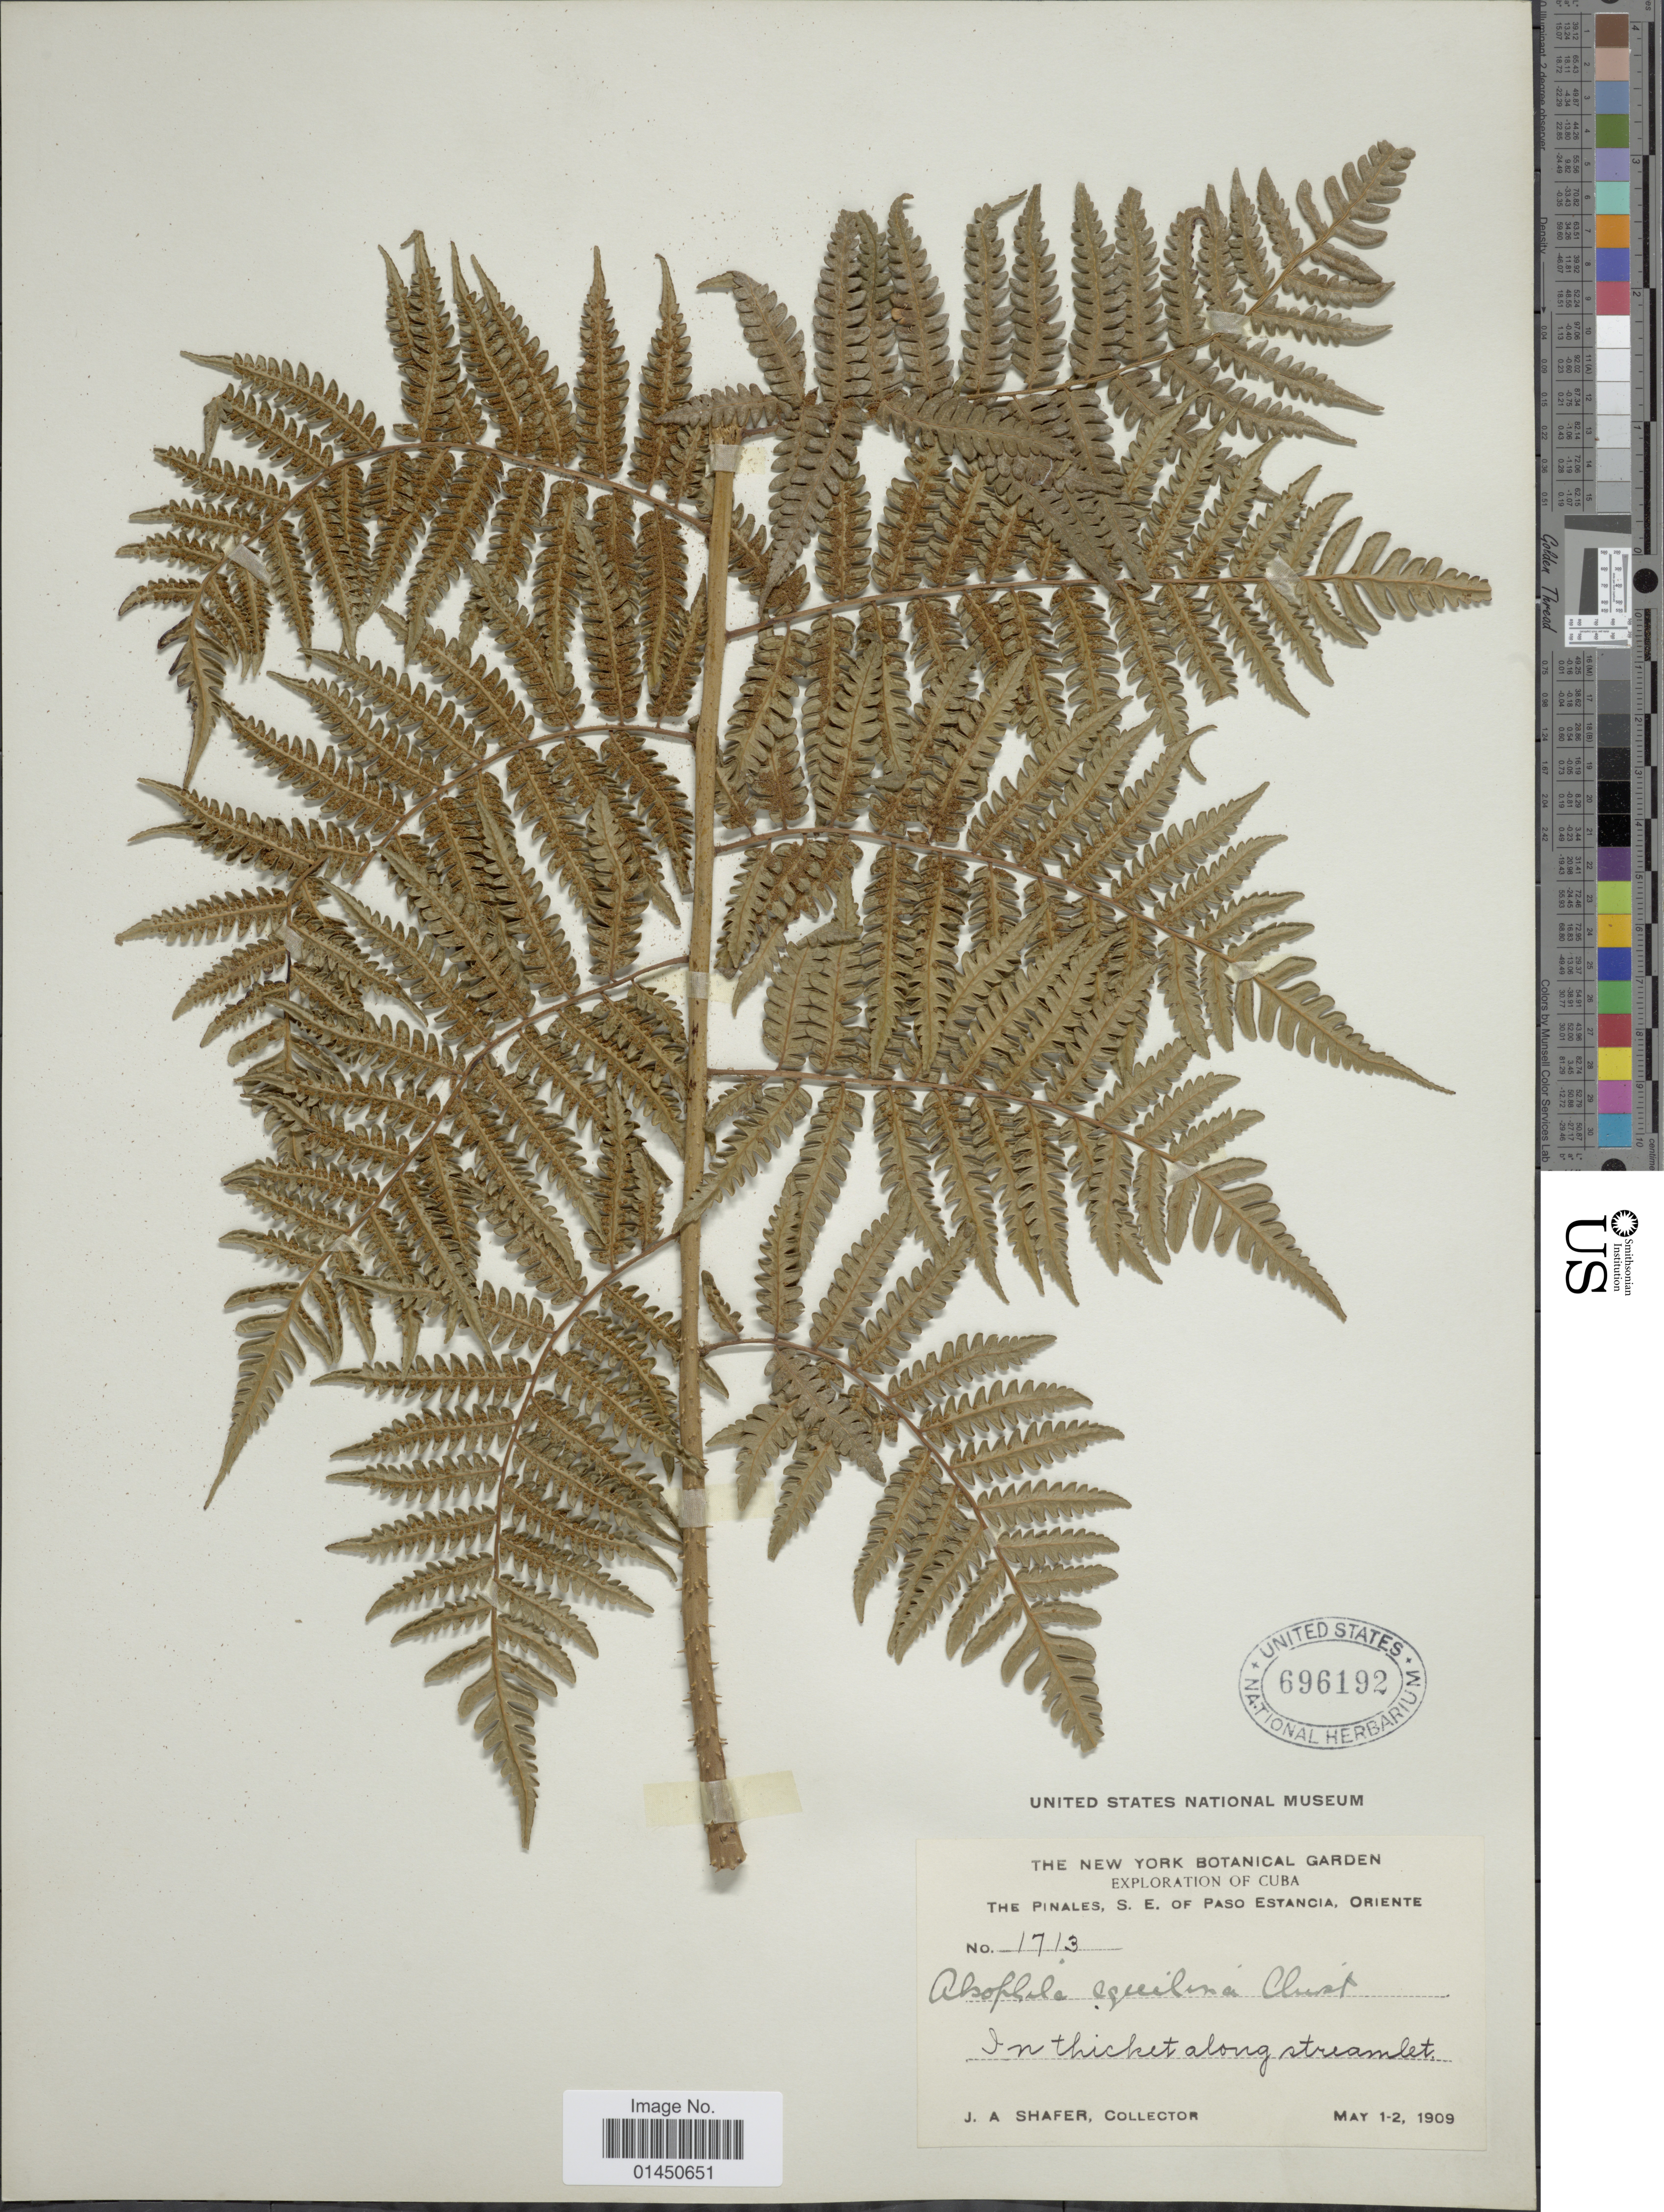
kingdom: Plantae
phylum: Tracheophyta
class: Polypodiopsida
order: Cyatheales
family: Cyatheaceae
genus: Cyathea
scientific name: Cyathea parvula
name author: (Jenman) Domin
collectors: J. A. Shafer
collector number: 1713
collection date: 1909-05-01/1909-05-02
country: Cuba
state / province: Oriente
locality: The Pinales, S.E. of Paso Estancia, in thicket along streamlet.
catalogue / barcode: US 696192